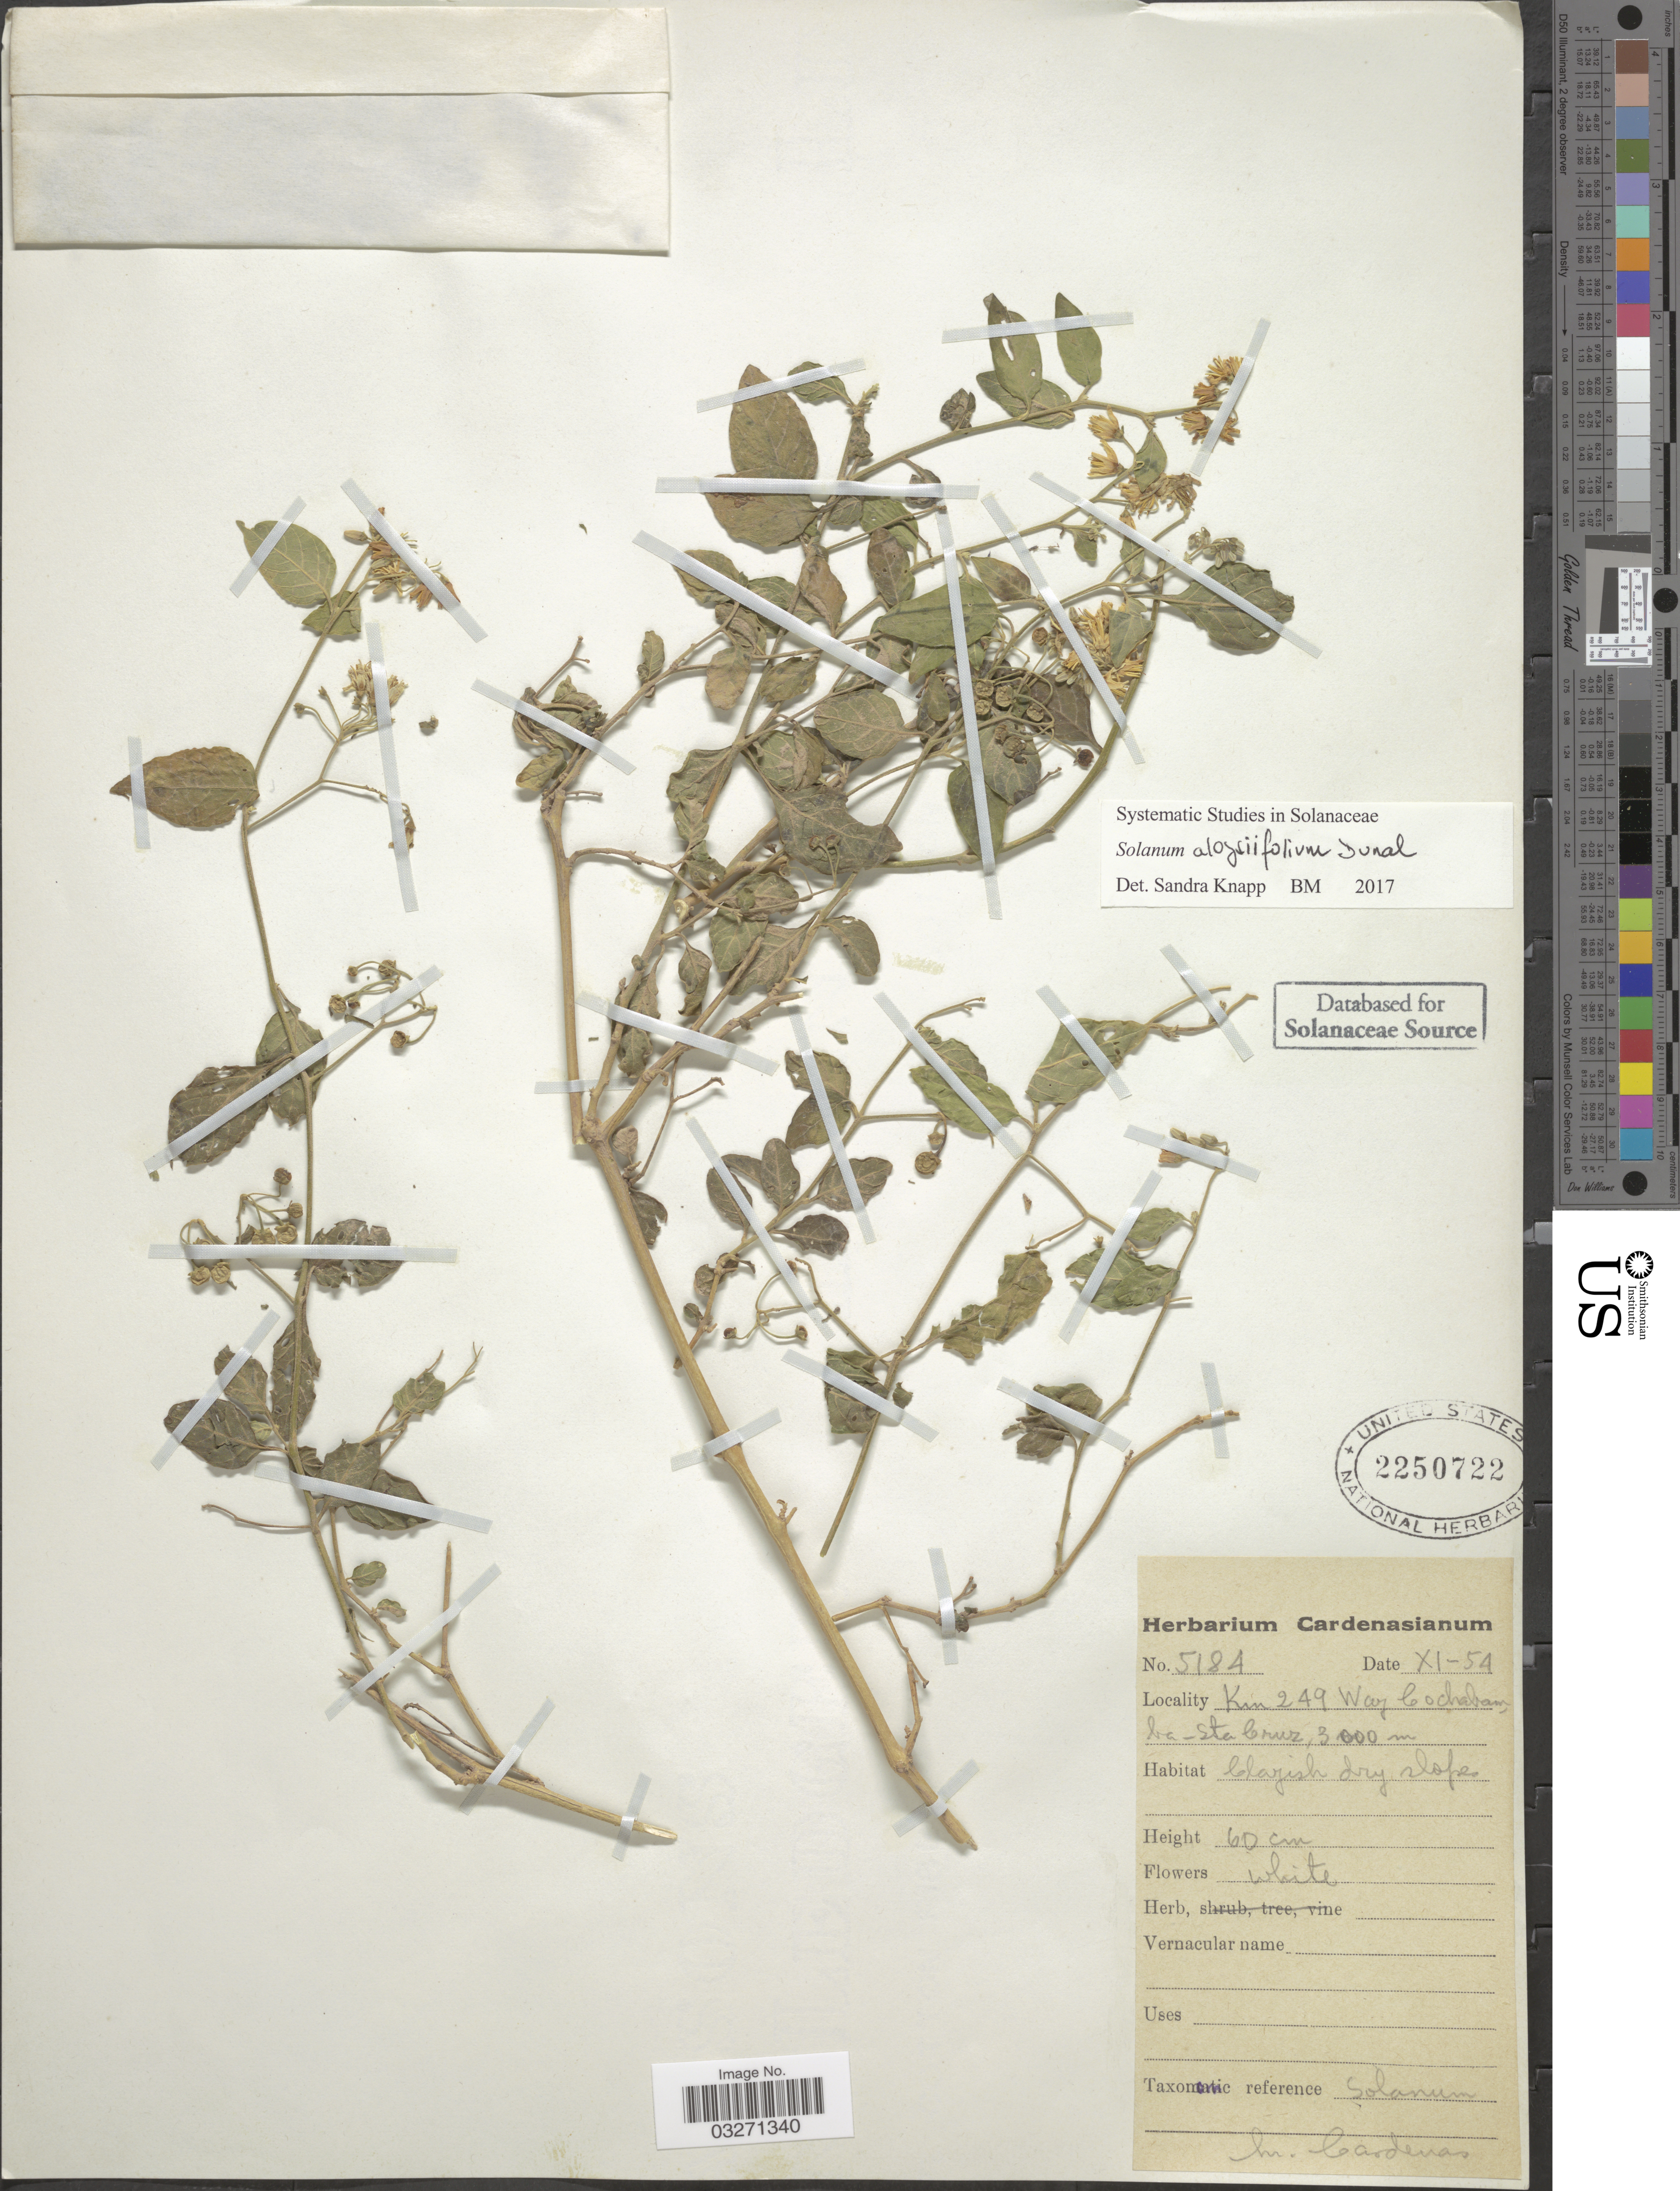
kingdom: Plantae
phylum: Tracheophyta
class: Magnoliopsida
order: Solanales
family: Solanaceae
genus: Solanum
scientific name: Solanum aloysiifolium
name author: Dunal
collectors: M. Cárdenas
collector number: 5184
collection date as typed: Transcribed d/m/y: /11/54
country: Bolivia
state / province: Santa Cruz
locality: Km 249 Way Cochabamba - Sta Cruz. Dry slope.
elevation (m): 3000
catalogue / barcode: US 2250722